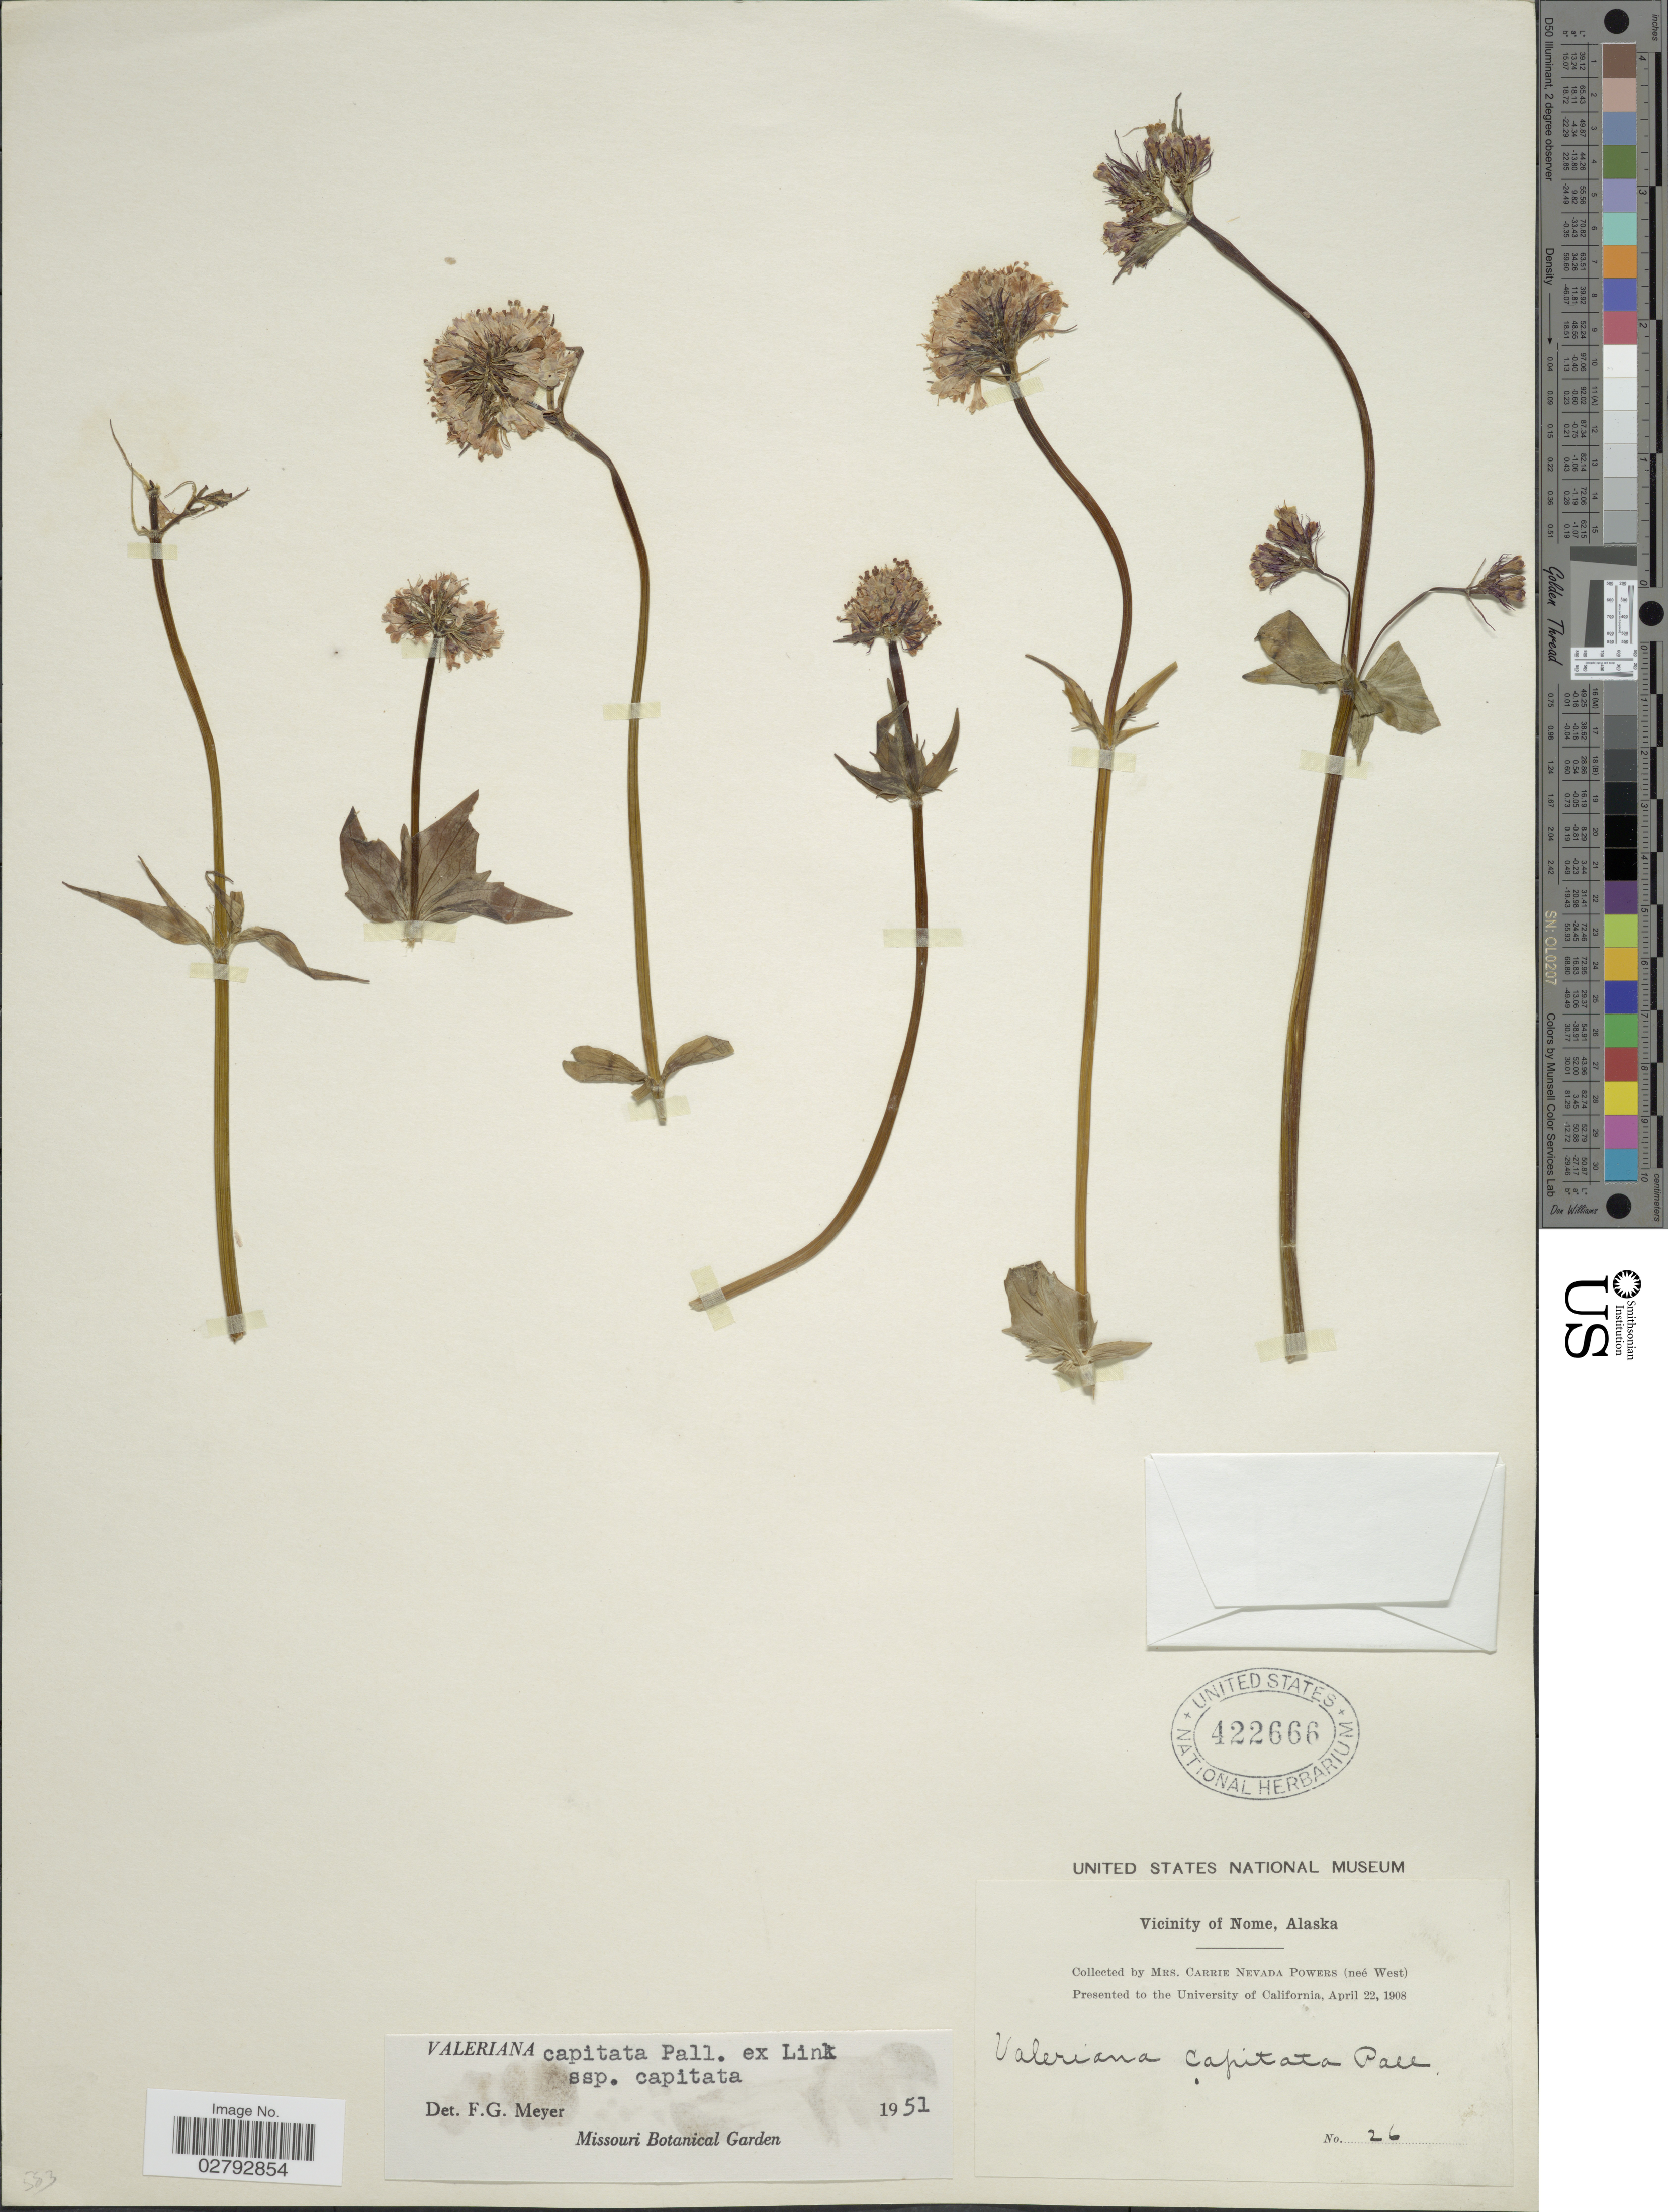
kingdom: Plantae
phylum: Tracheophyta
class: Magnoliopsida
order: Dipsacales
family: Caprifoliaceae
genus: Valeriana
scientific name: Valeriana capitata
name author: Link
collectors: C. Powers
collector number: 26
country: United States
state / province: Alaska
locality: Vicinity of Nome.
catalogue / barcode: US 422666